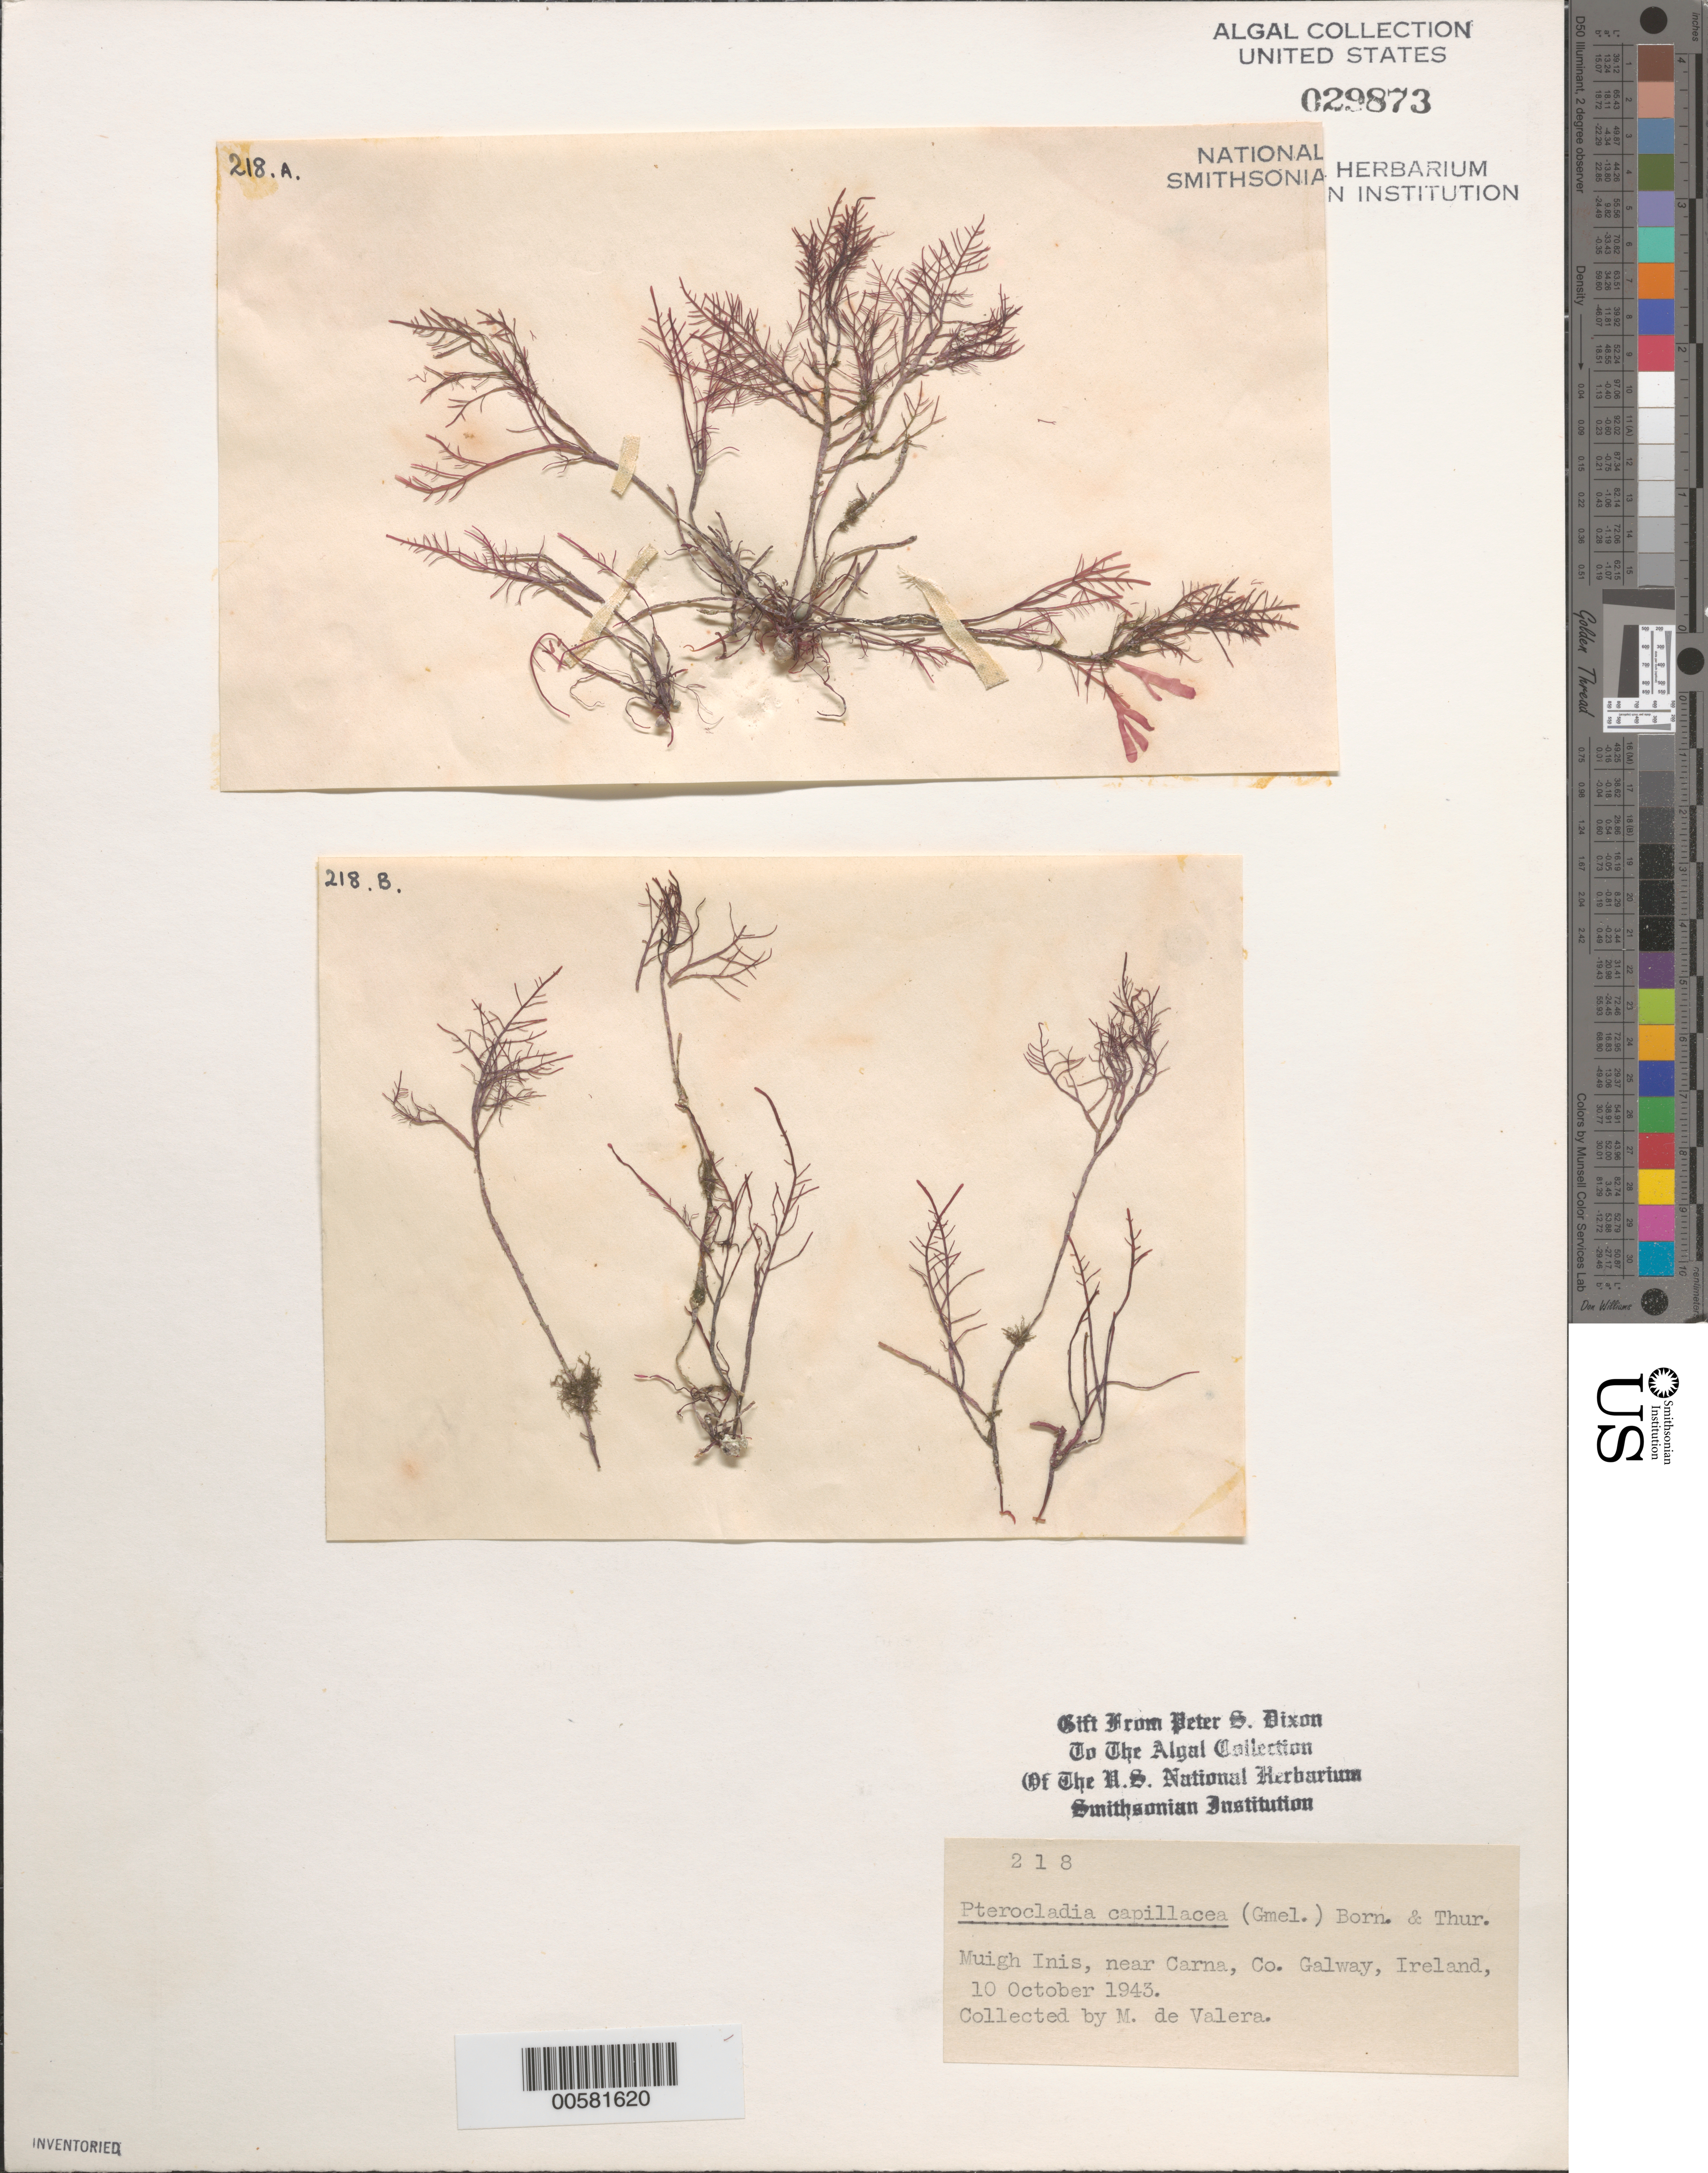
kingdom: Plantae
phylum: Rhodophyta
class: Florideophyceae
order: Gelidiales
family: Pterocladiaceae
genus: Pterocladiella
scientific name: Pterocladiella capillacea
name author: (S.G. Gmel.) Santelices & Hommers.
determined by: Algae name updating Project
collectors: M. De Valera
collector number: PSD 218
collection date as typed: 10 Oct 1943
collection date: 1943-10-10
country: Ireland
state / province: Connaught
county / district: Galway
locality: Muigh Inis, near Carna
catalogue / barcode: US 29873